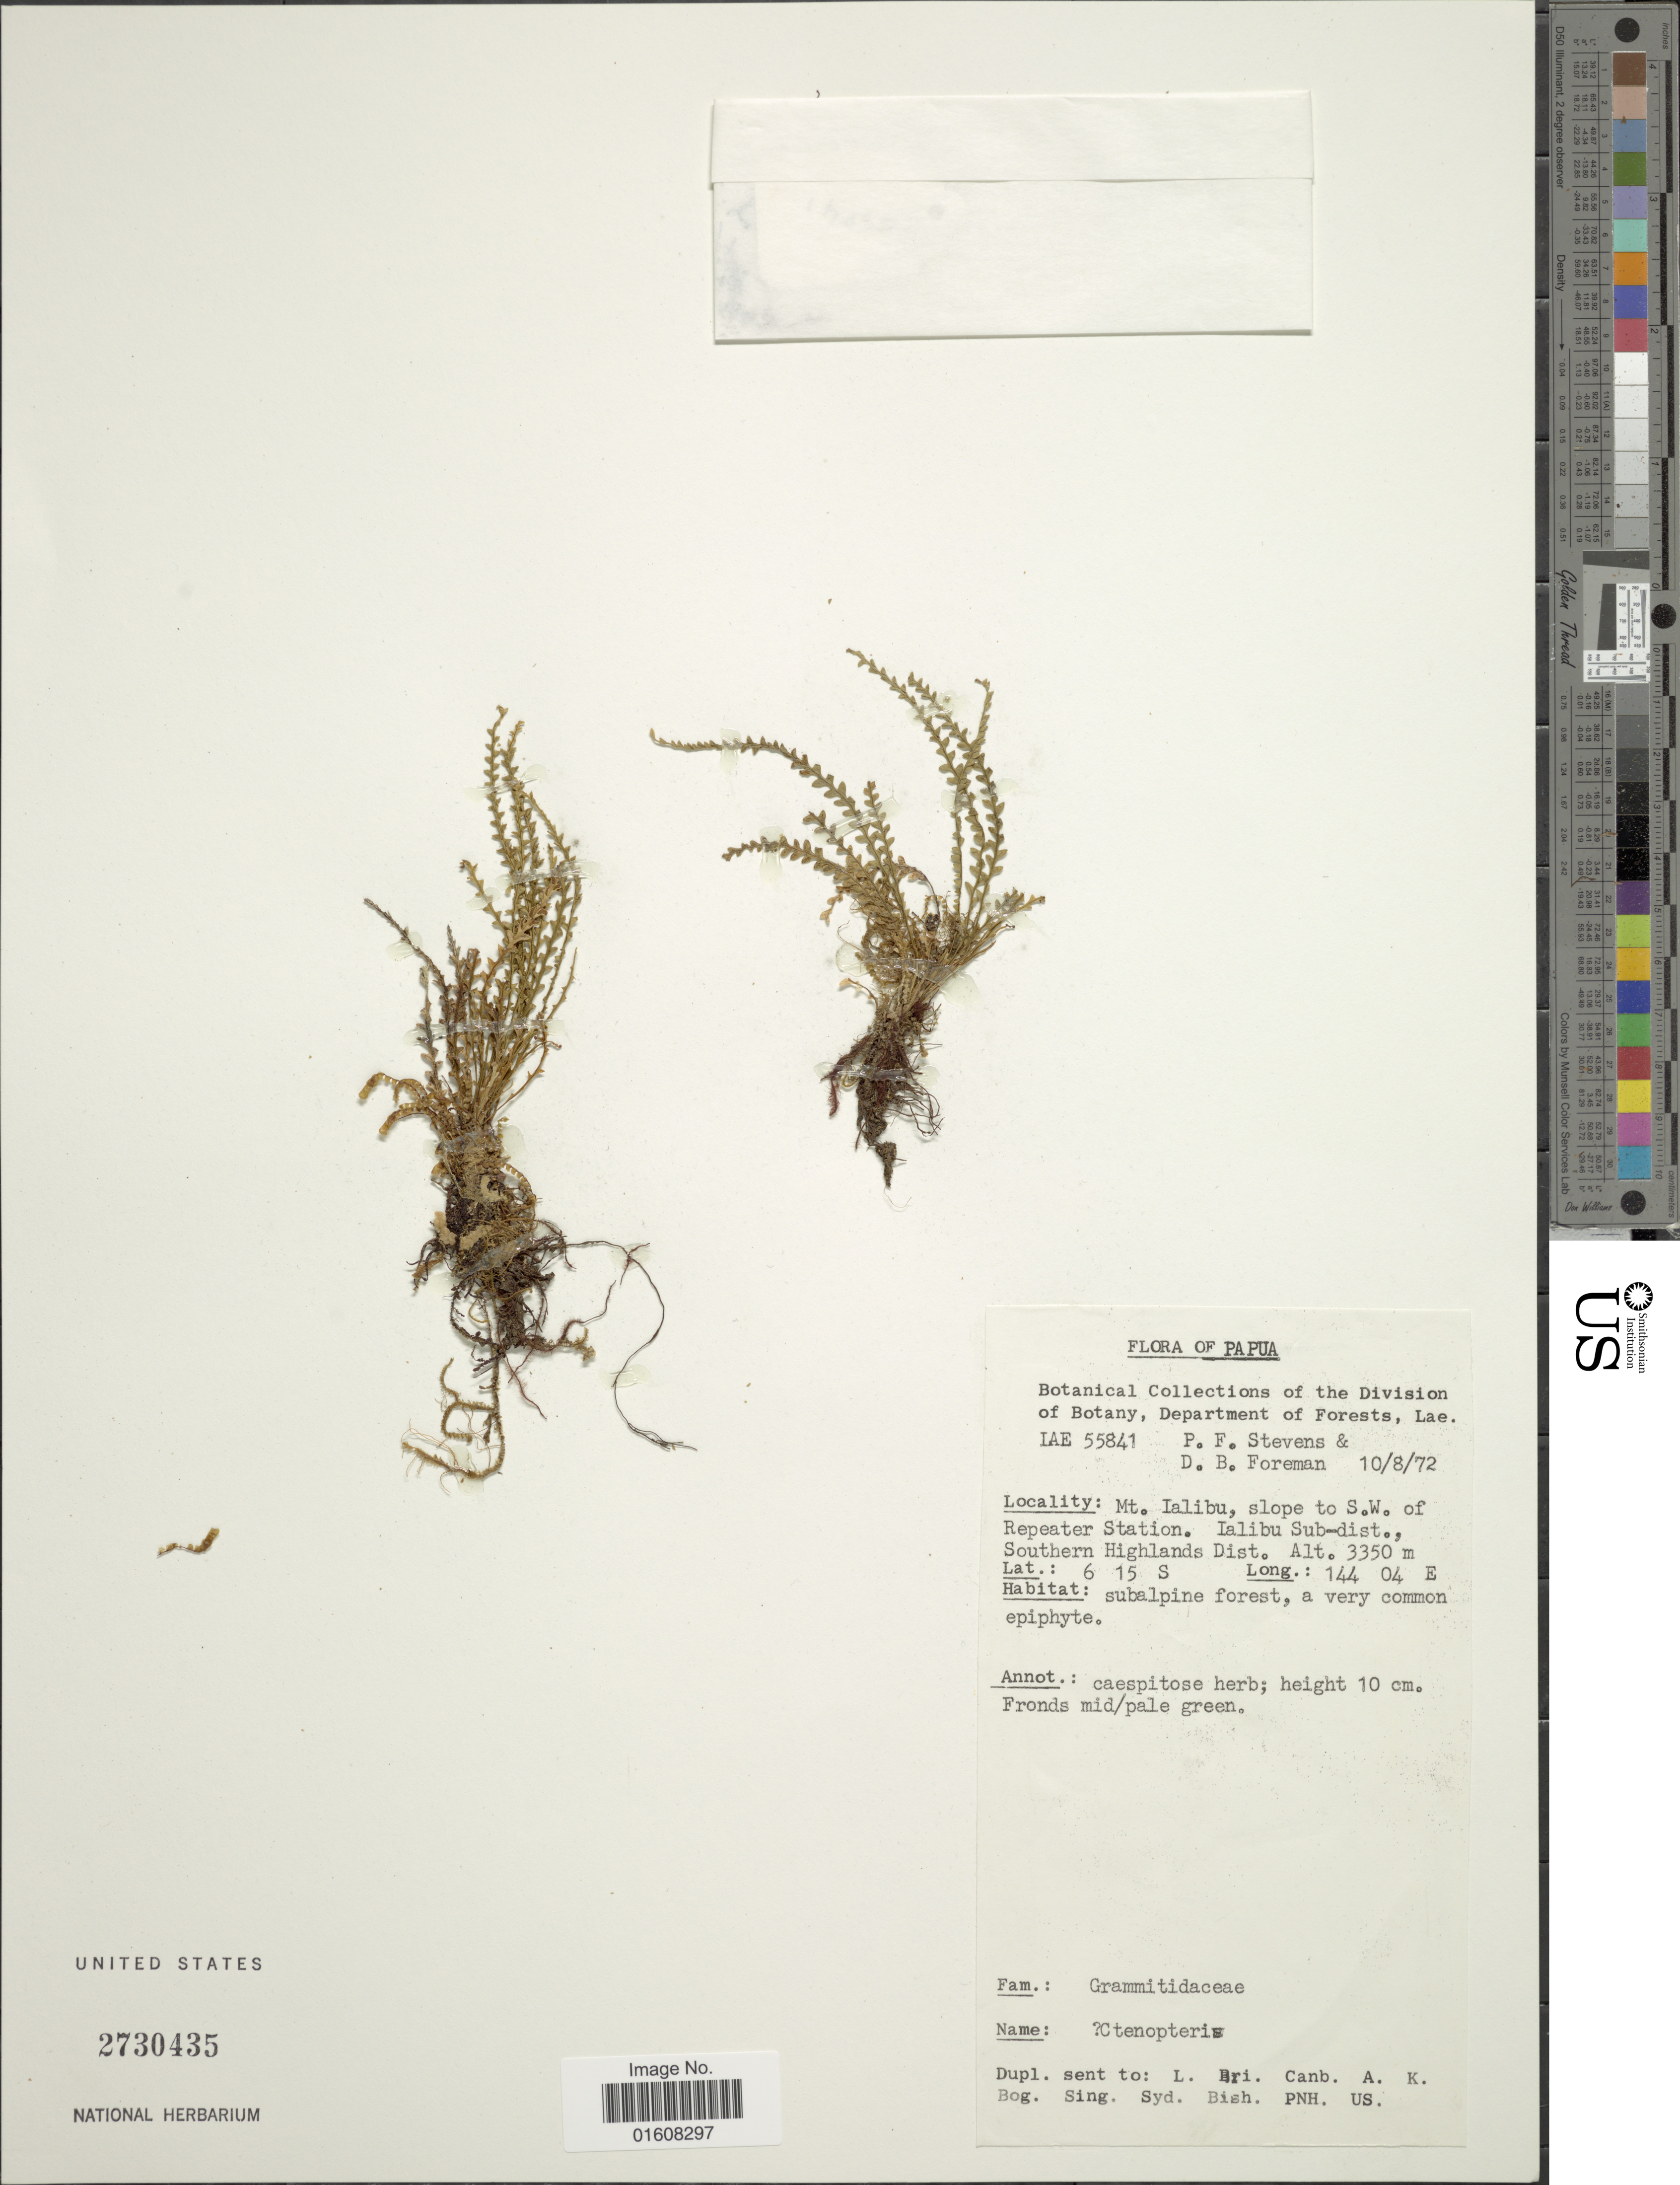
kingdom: Plantae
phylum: Tracheophyta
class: Polypodiopsida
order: Polypodiales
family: Polypodiaceae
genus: Grammitis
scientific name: Grammitis sp.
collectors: P. F. Stevens & D. Foreman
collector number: LAE 55841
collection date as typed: Transcribed d/m/y: 10/8/72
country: Papua New Guinea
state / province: Southern Highlands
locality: Papua. Mt. Ialibu, slope to S.W. of Repeater Station. Ialibu Sub-dist.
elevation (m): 3350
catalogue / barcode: US 2730435